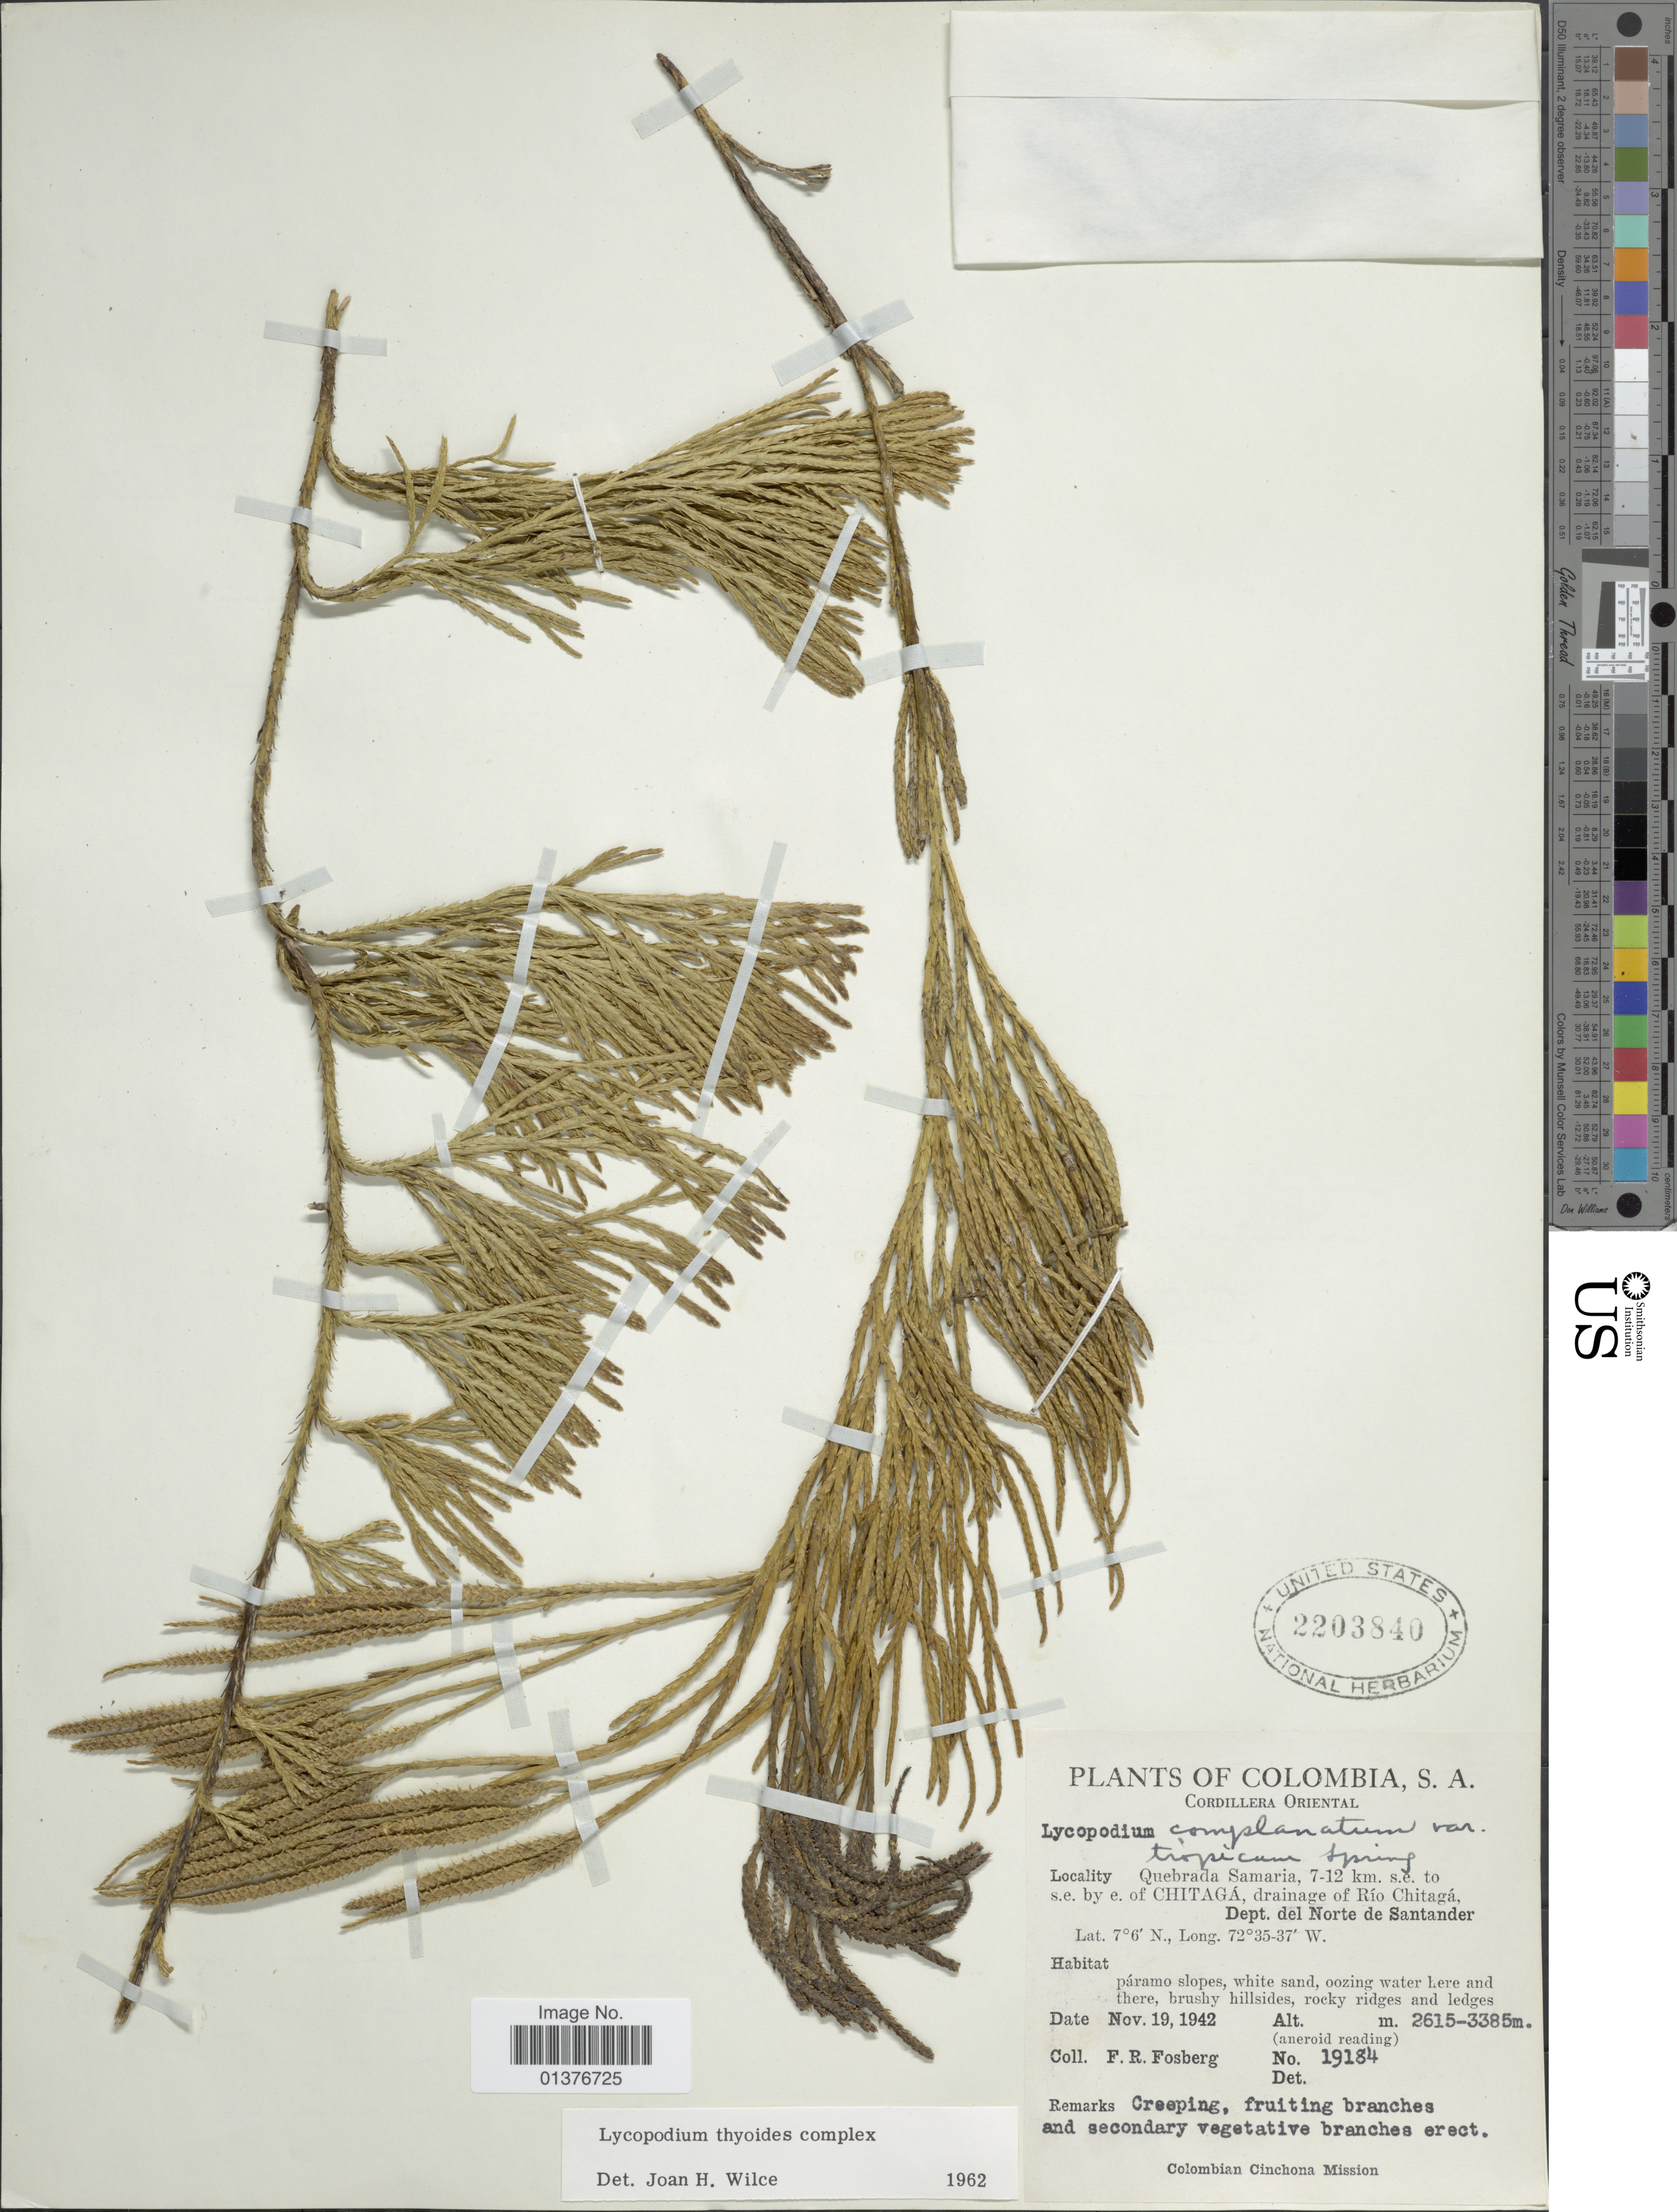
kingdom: Plantae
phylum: Tracheophyta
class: Lycopodiopsida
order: Lycopodiales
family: Lycopodiaceae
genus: Diphasiastrum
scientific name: Diphasiastrum thyoides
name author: (Humb. & Bonpl. ex Willd.) Holub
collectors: F. R. Fosberg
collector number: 19184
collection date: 1942-11-19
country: Colombia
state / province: Norte de Santander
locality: Quebrada Samaria, 7-12 km s.e. to s.e. by e. of Chitagá, drainage of Rio Chitagá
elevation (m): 2615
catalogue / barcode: US 2203840